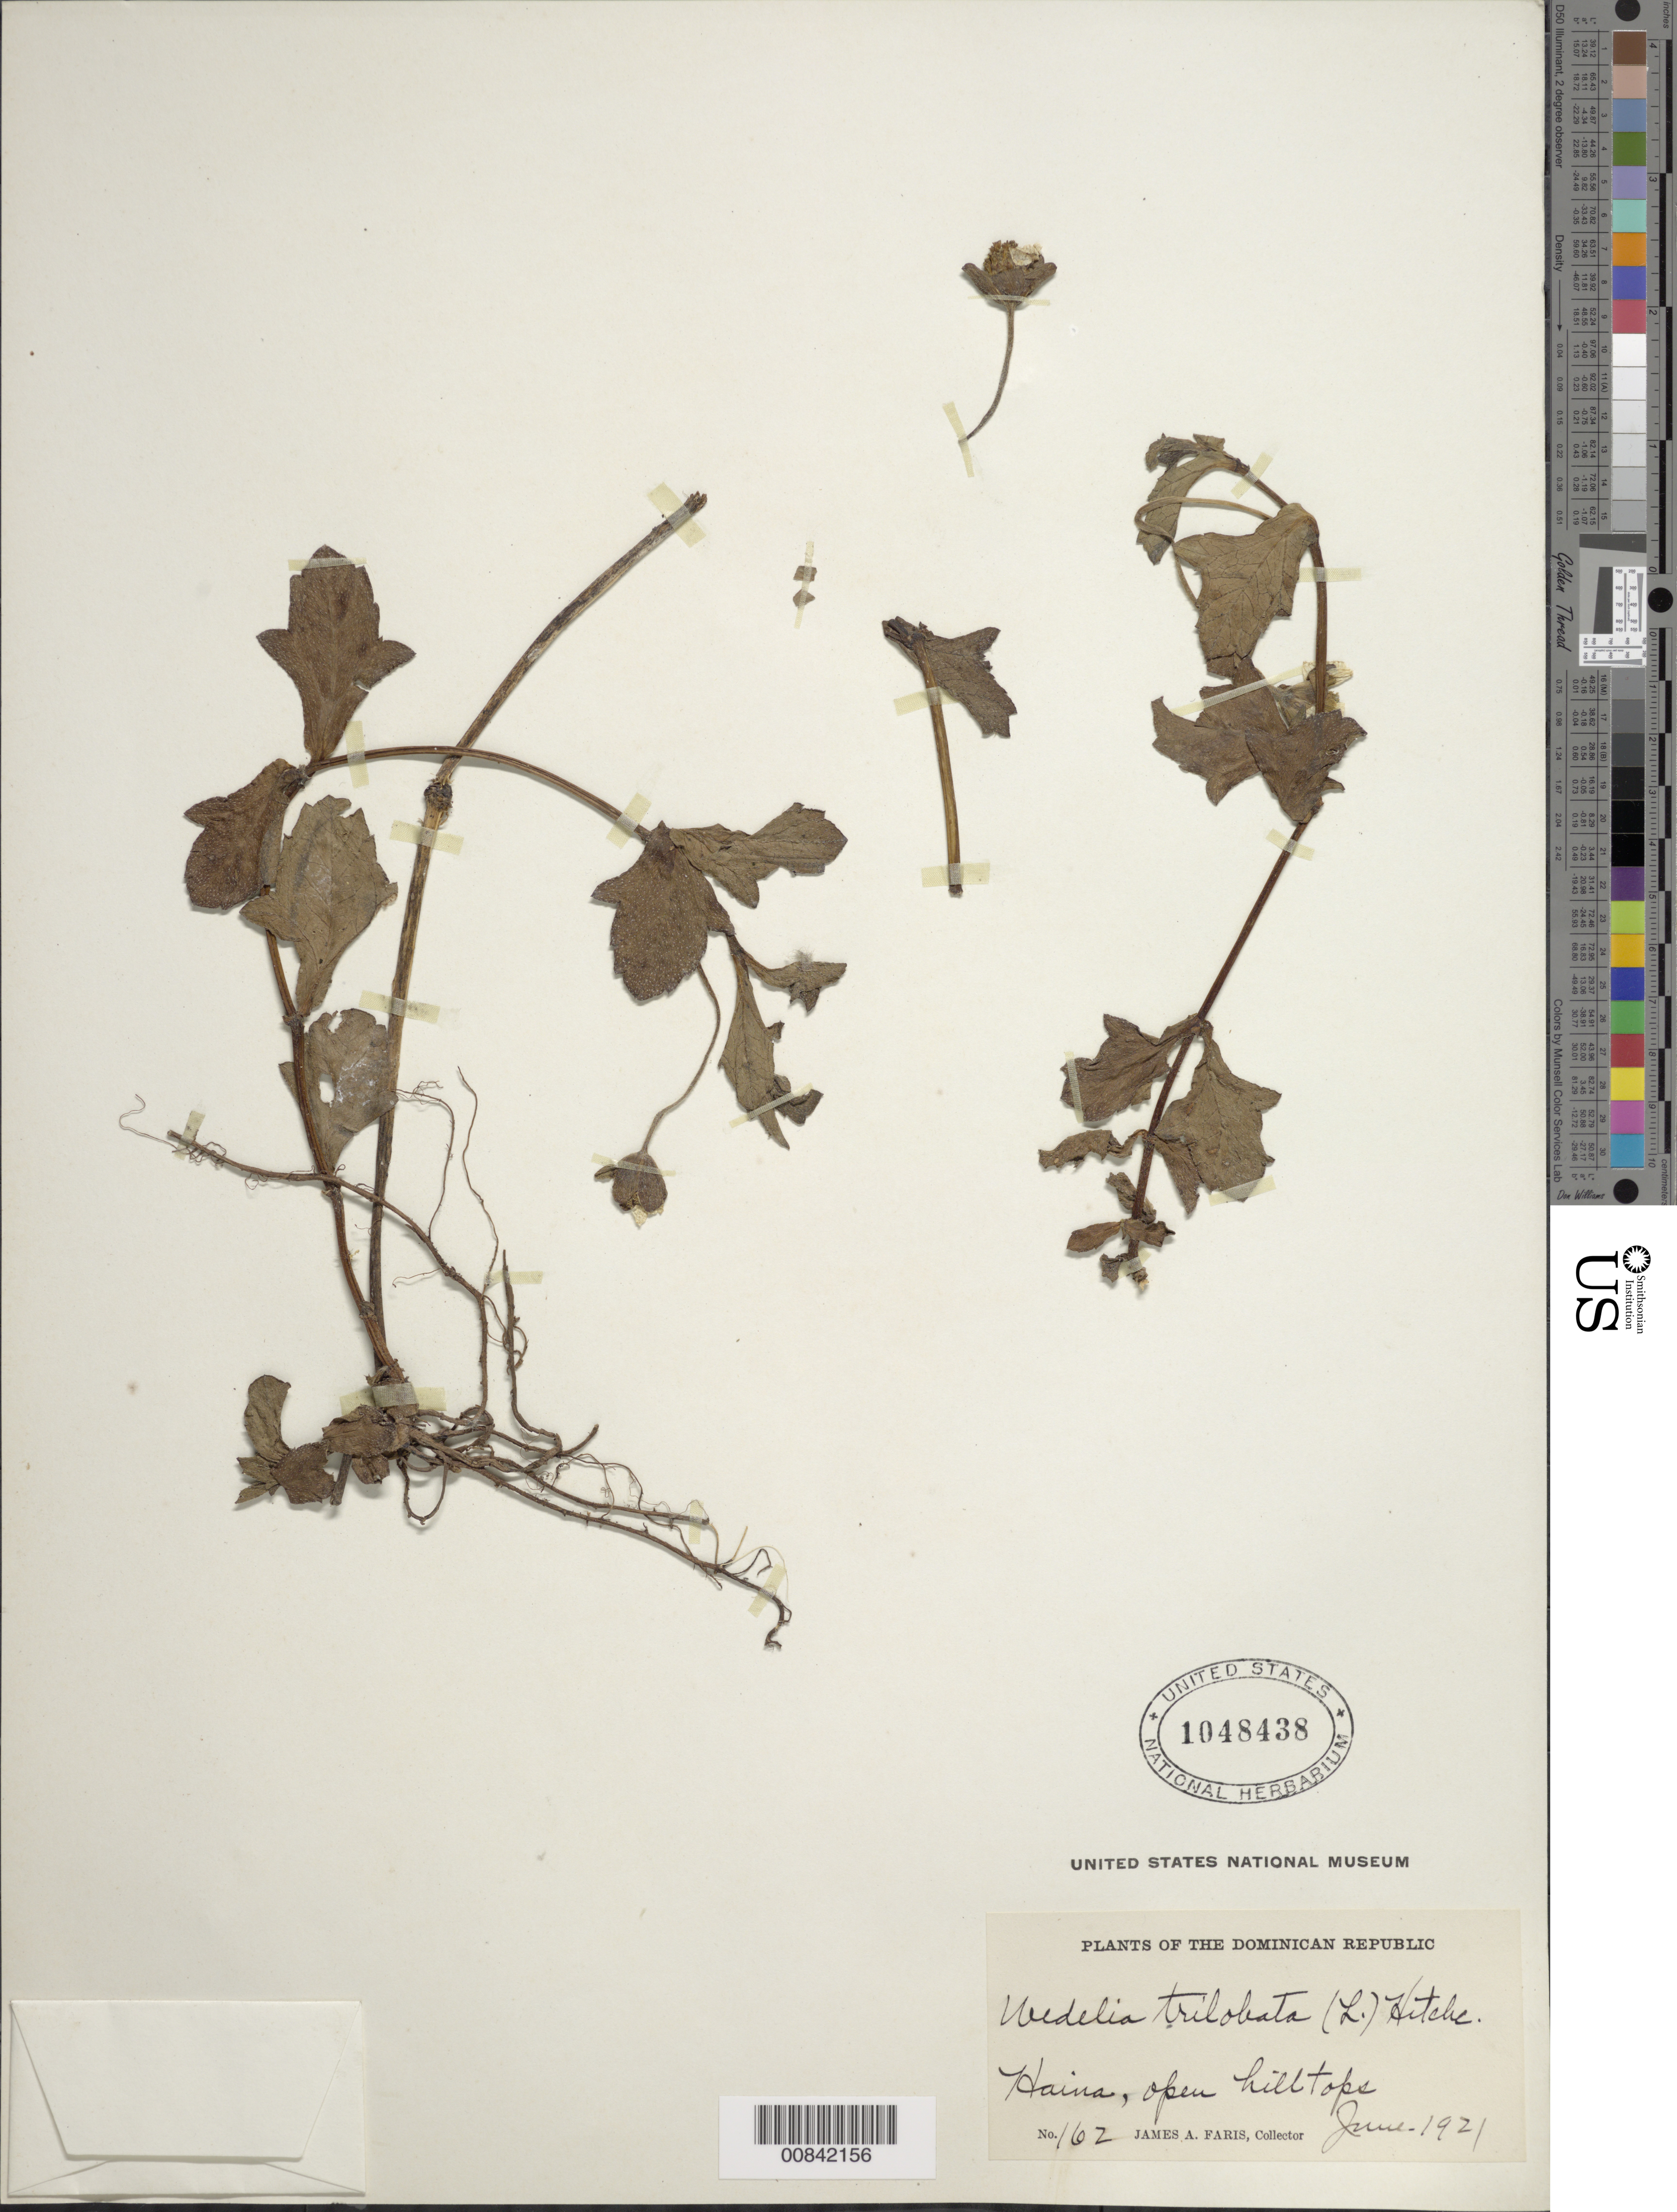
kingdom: Plantae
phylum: Tracheophyta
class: Magnoliopsida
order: Asterales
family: Asteraceae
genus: Sphagneticola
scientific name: Sphagneticola trilobata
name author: (L.) Pruski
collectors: J. Faris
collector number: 162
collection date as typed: Jun 1921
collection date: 1921-06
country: Dominican Republic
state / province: San Cristóbal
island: Hispaniola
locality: Haina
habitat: Open hilltop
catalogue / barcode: US 1048438